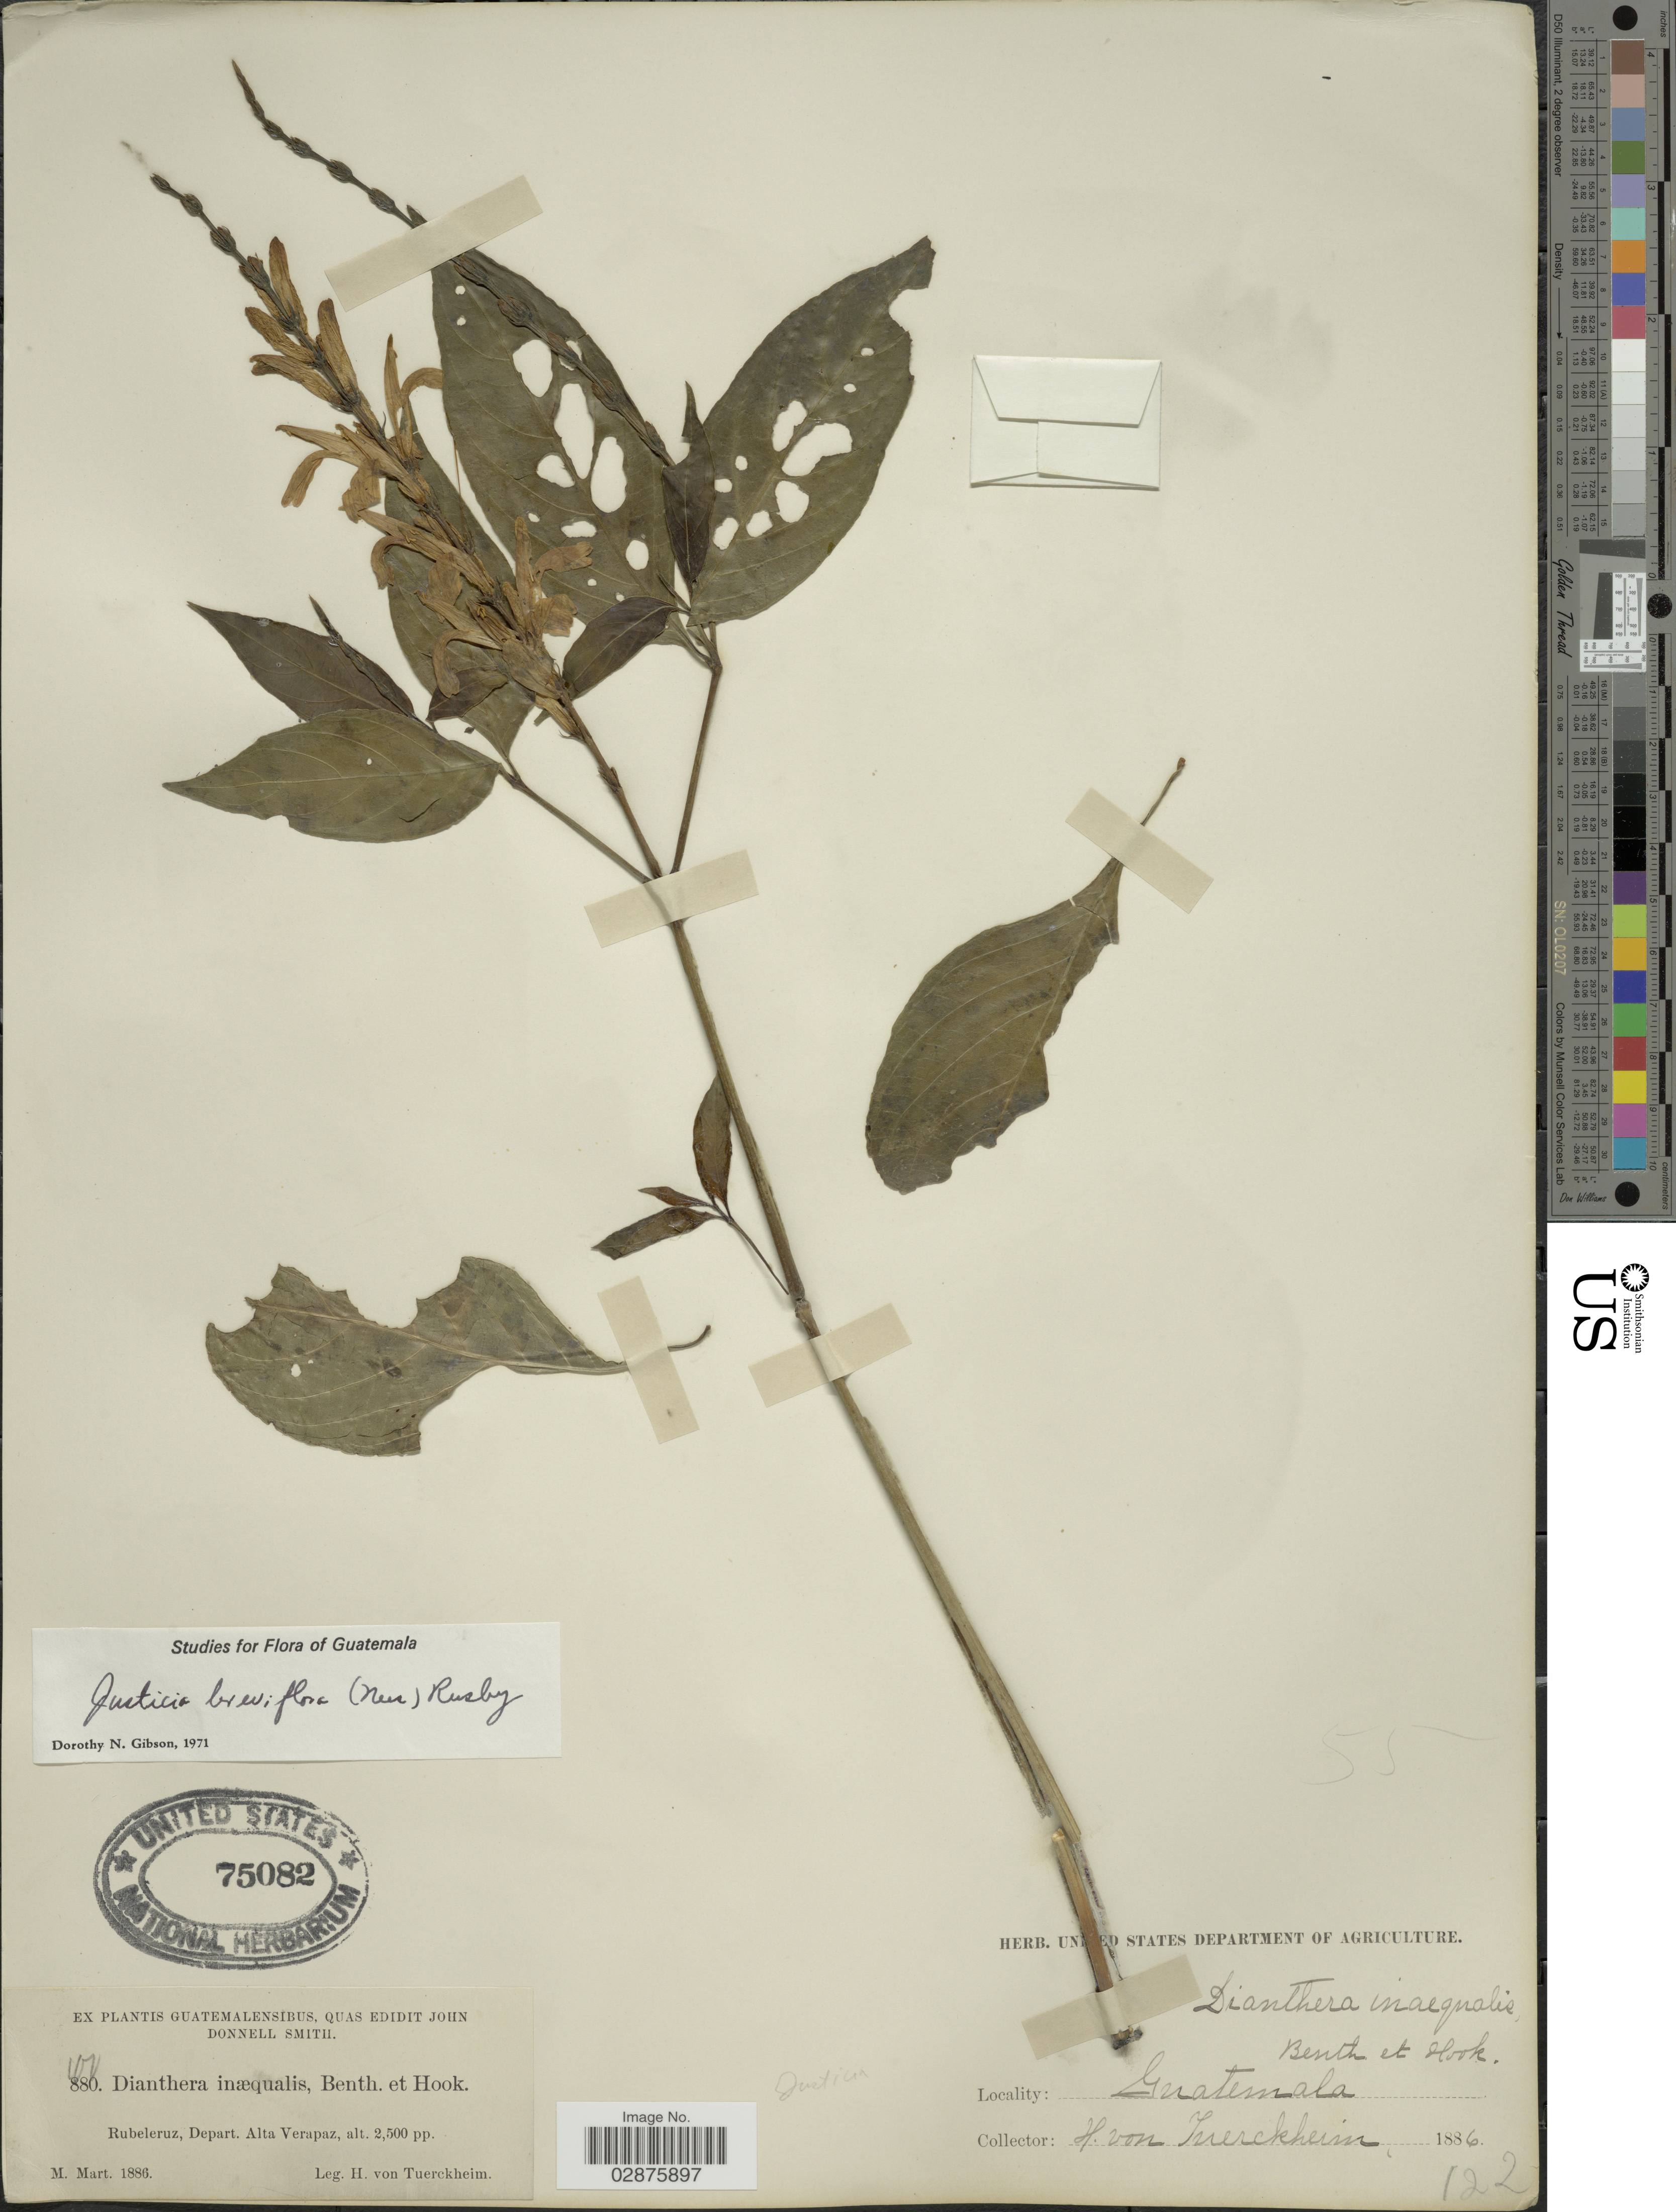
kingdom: Plantae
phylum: Tracheophyta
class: Magnoliopsida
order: Lamiales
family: Acanthaceae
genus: Justicia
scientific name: Justicia breviflora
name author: (Nees) Rusby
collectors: H. von Türckheim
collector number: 880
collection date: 1886-03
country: Guatemala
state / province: Alta Verapaz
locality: Rubeleruz, Depart. Alta Verapaz.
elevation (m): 762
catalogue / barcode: US 75082